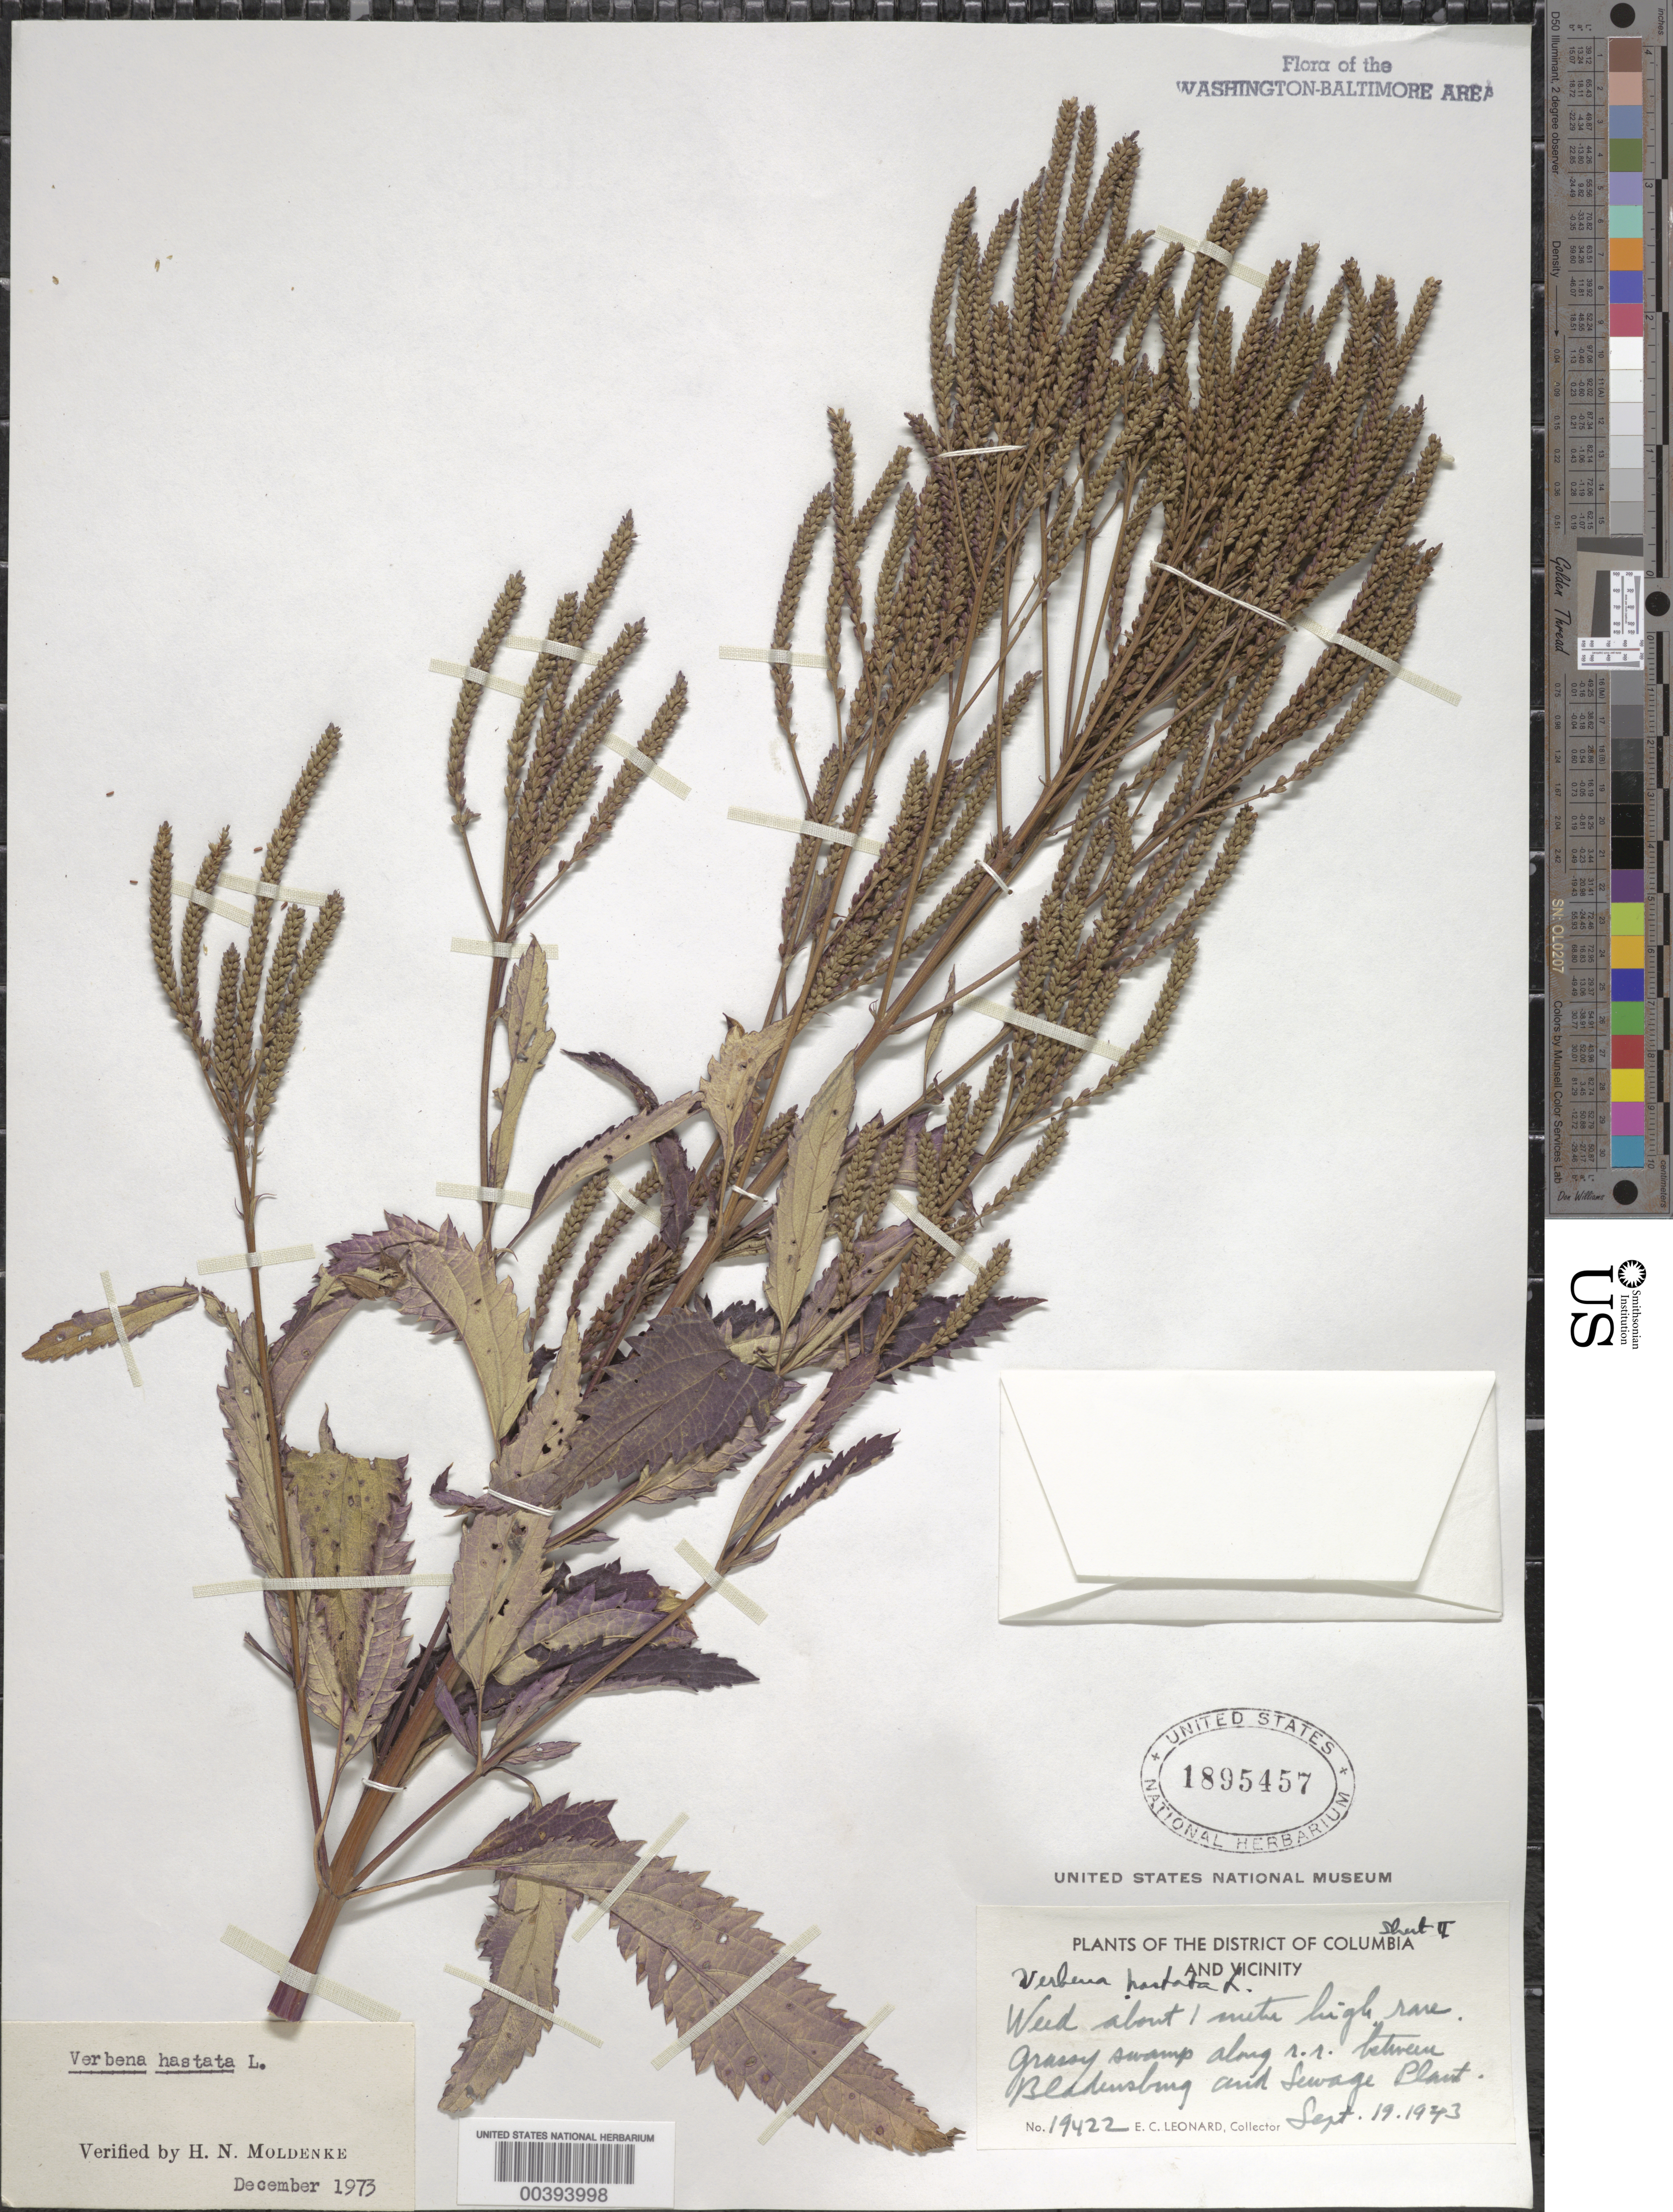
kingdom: Plantae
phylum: Tracheophyta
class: Magnoliopsida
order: Lamiales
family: Verbenaceae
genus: Verbena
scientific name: Verbena hastata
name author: L.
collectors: E. C. Leonard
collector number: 19422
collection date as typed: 19 Sep 1943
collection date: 1943-09-19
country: United States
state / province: Maryland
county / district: Prince George's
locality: Between Bladensburg and Sewage Plant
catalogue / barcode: US 1895457